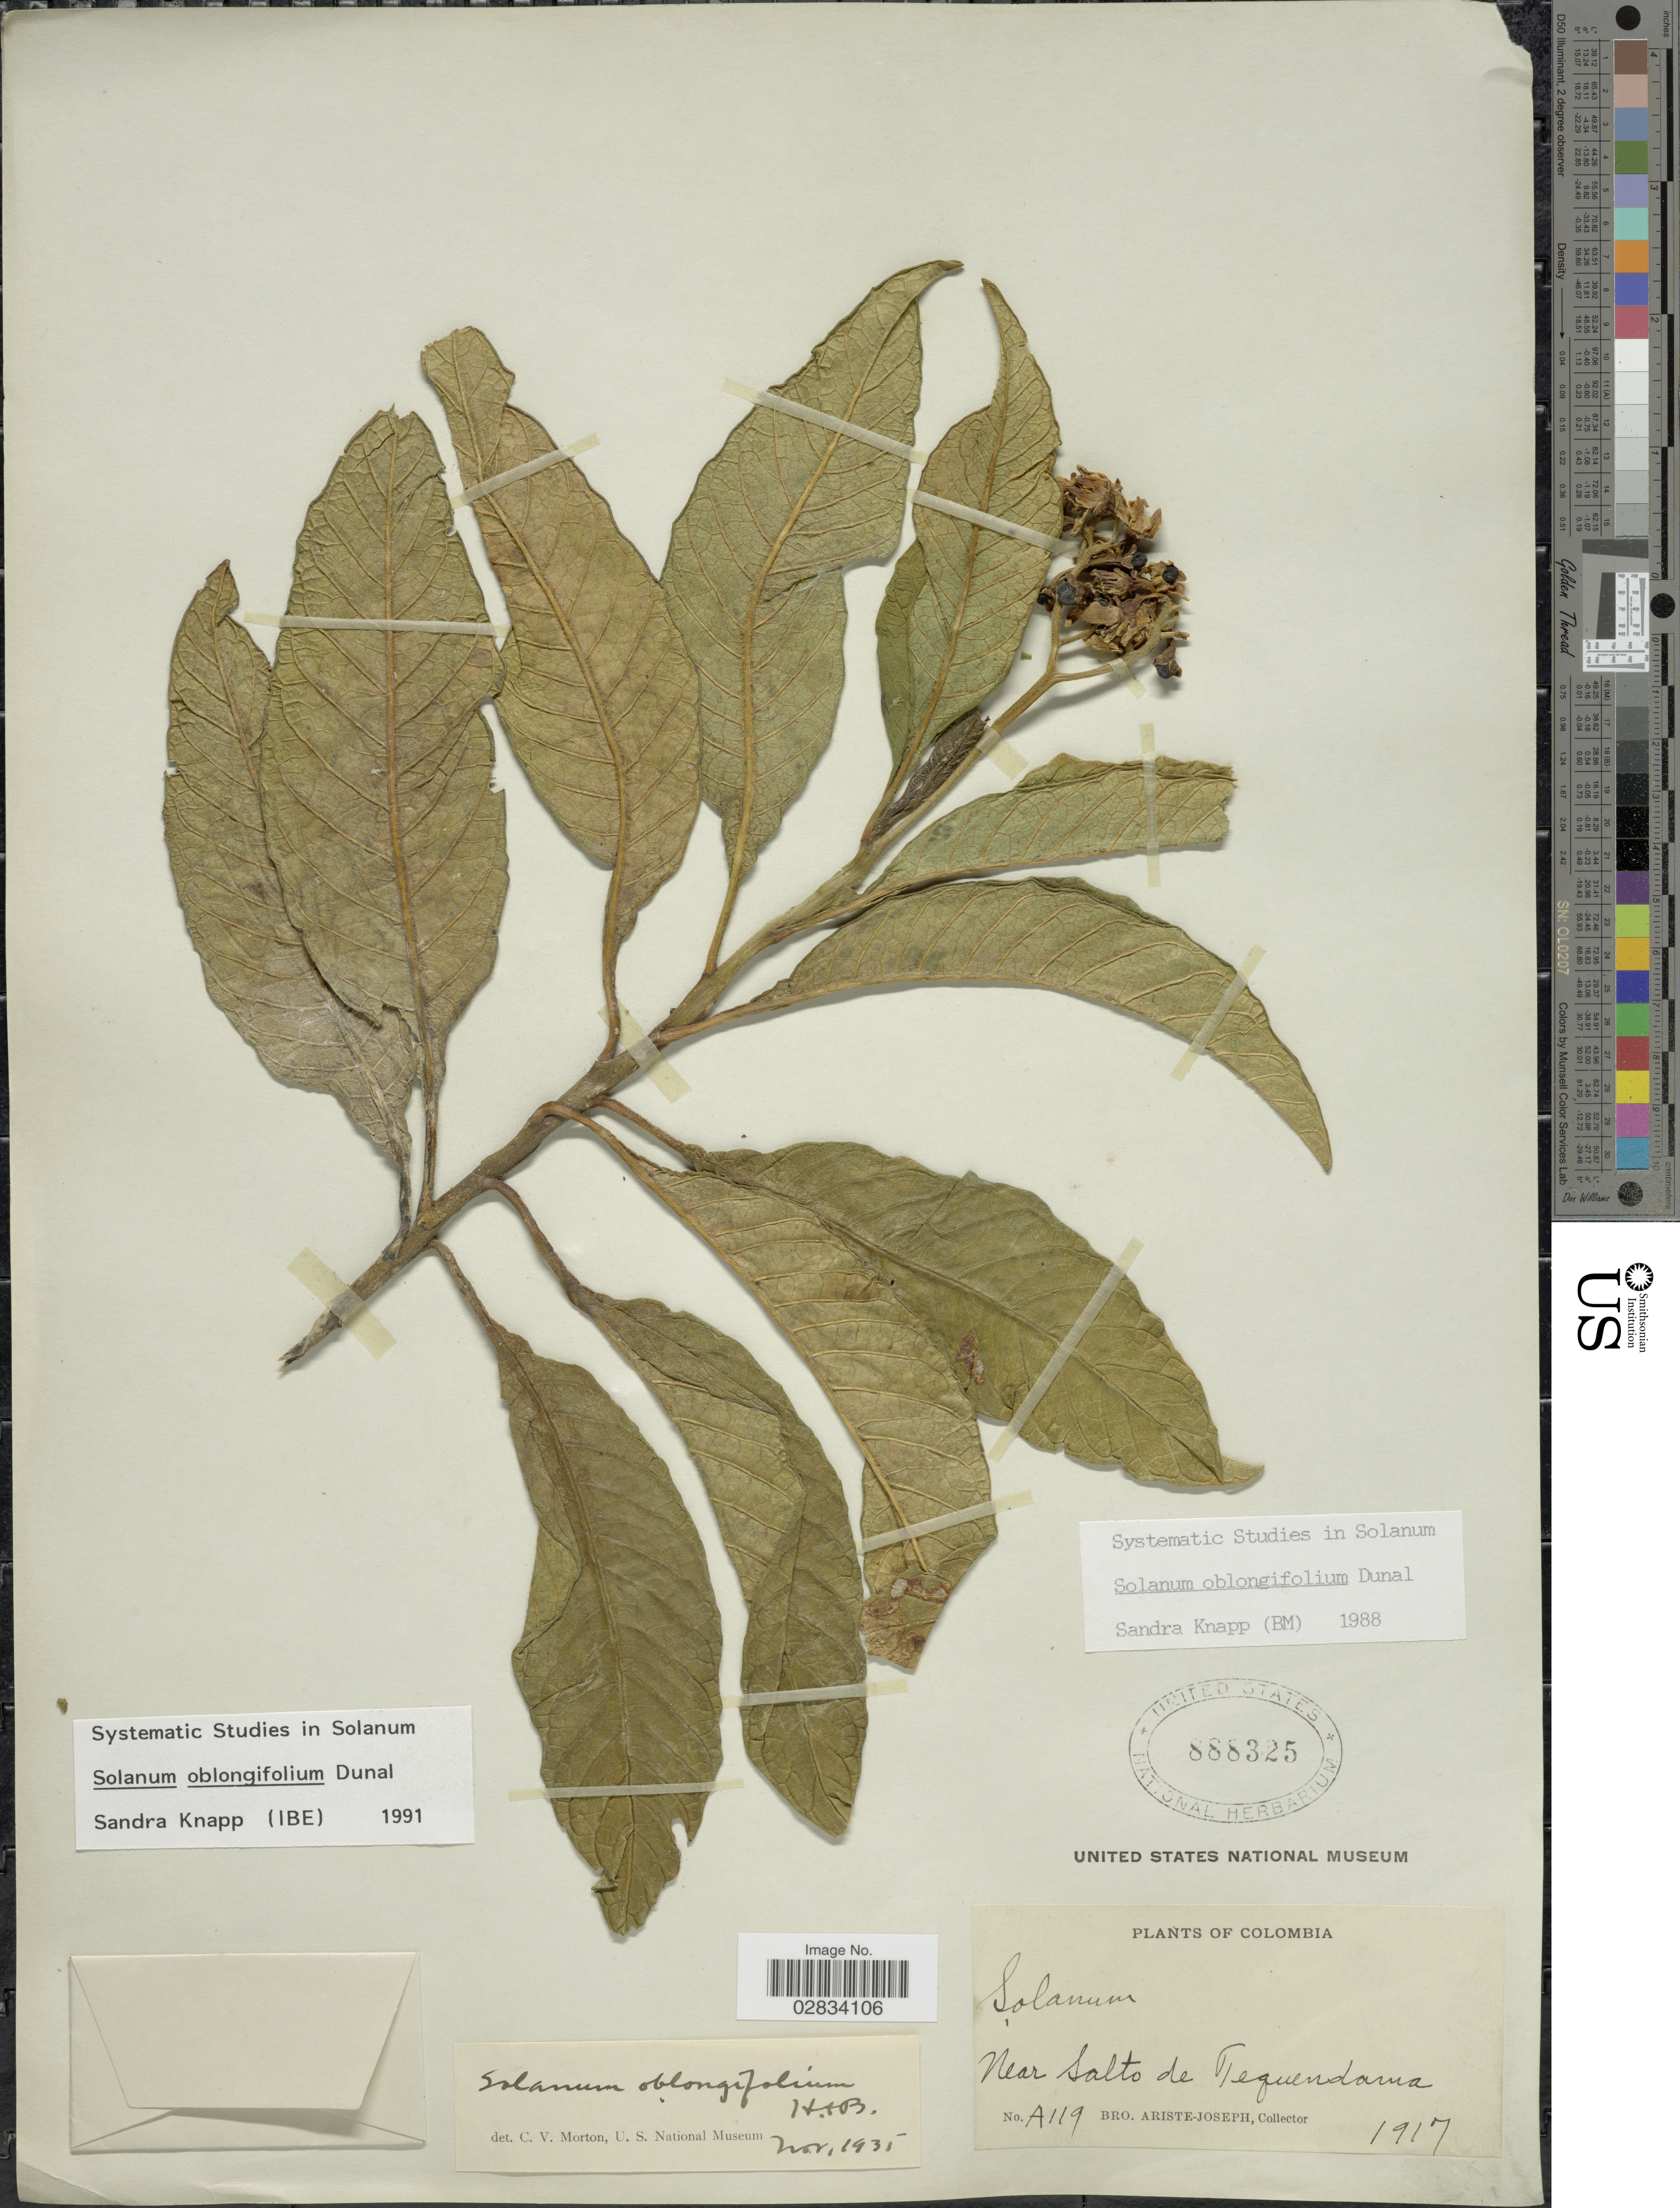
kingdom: Plantae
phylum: Tracheophyta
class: Magnoliopsida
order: Solanales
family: Solanaceae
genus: Solanum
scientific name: Solanum oblongifolium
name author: Duval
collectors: Bro. Ariste-Joseph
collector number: A119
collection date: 1917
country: Colombia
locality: Near Salto de Tequendama.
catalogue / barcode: US 888325